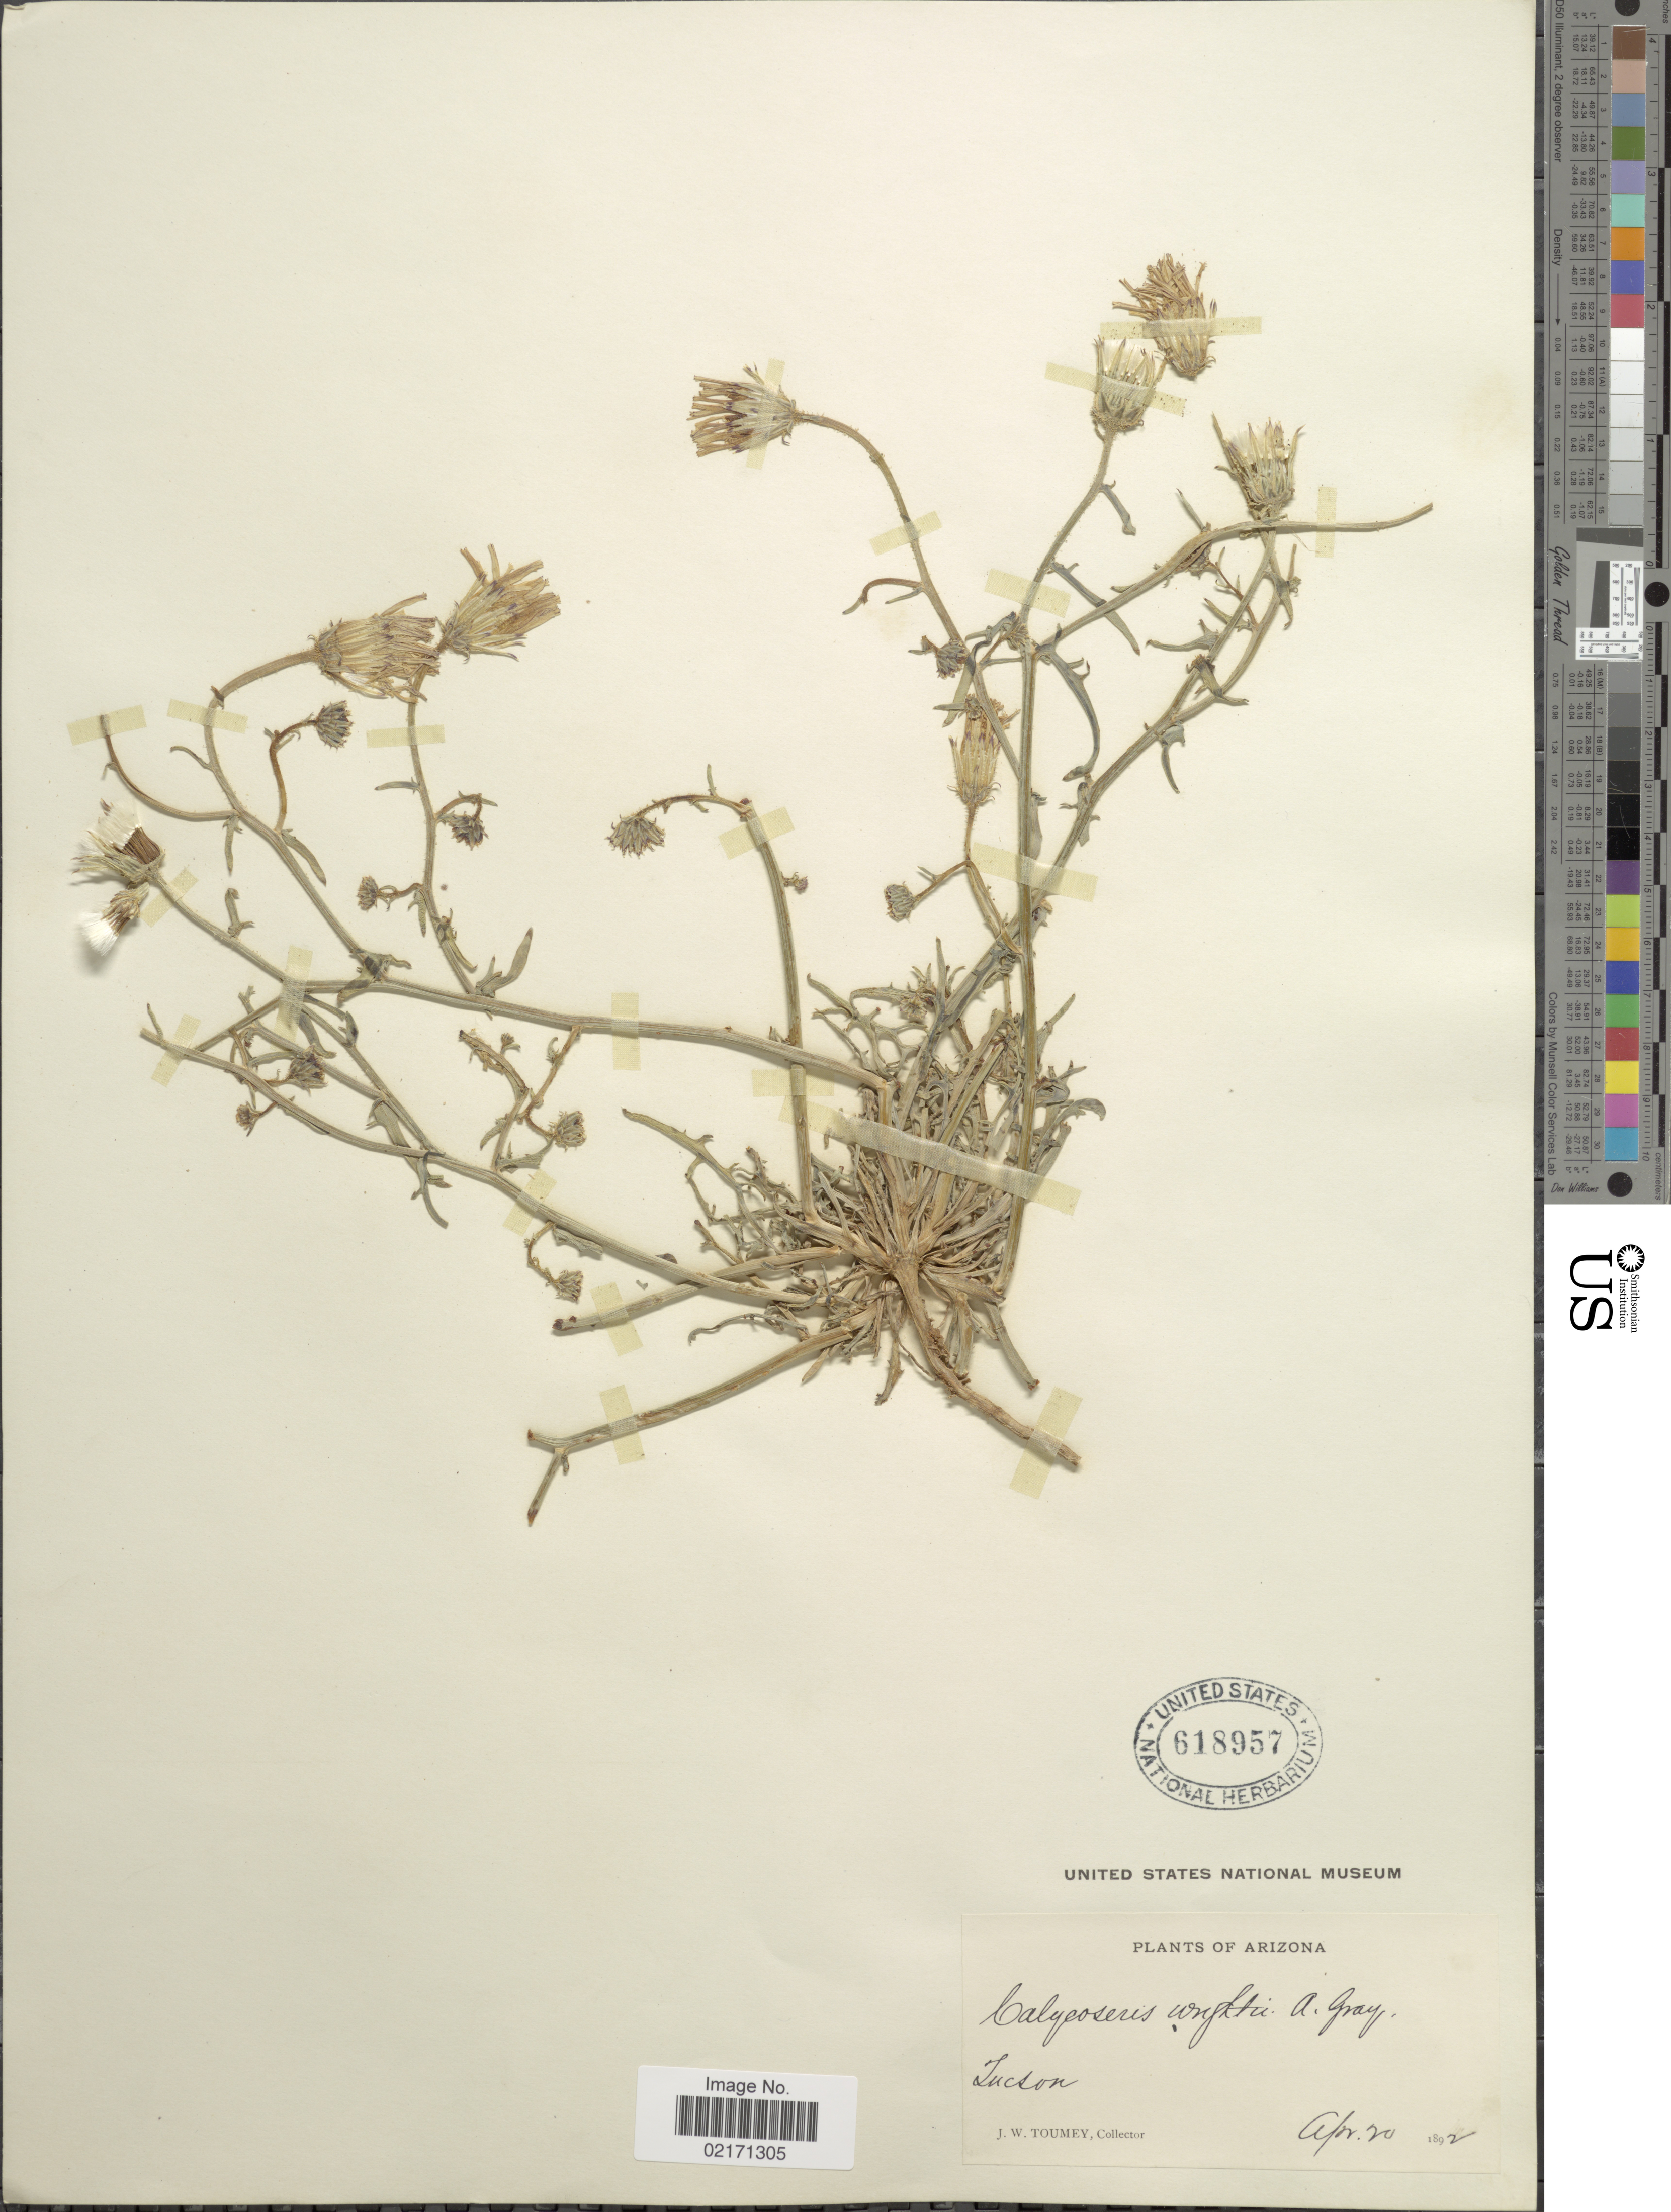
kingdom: Plantae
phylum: Tracheophyta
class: Magnoliopsida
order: Asterales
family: Asteraceae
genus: Calycoseris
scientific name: Calycoseris wrightii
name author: A. Gray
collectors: J. W. Toumey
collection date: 1892-04-20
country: United States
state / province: Arizona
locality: Tucson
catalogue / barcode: US 618957